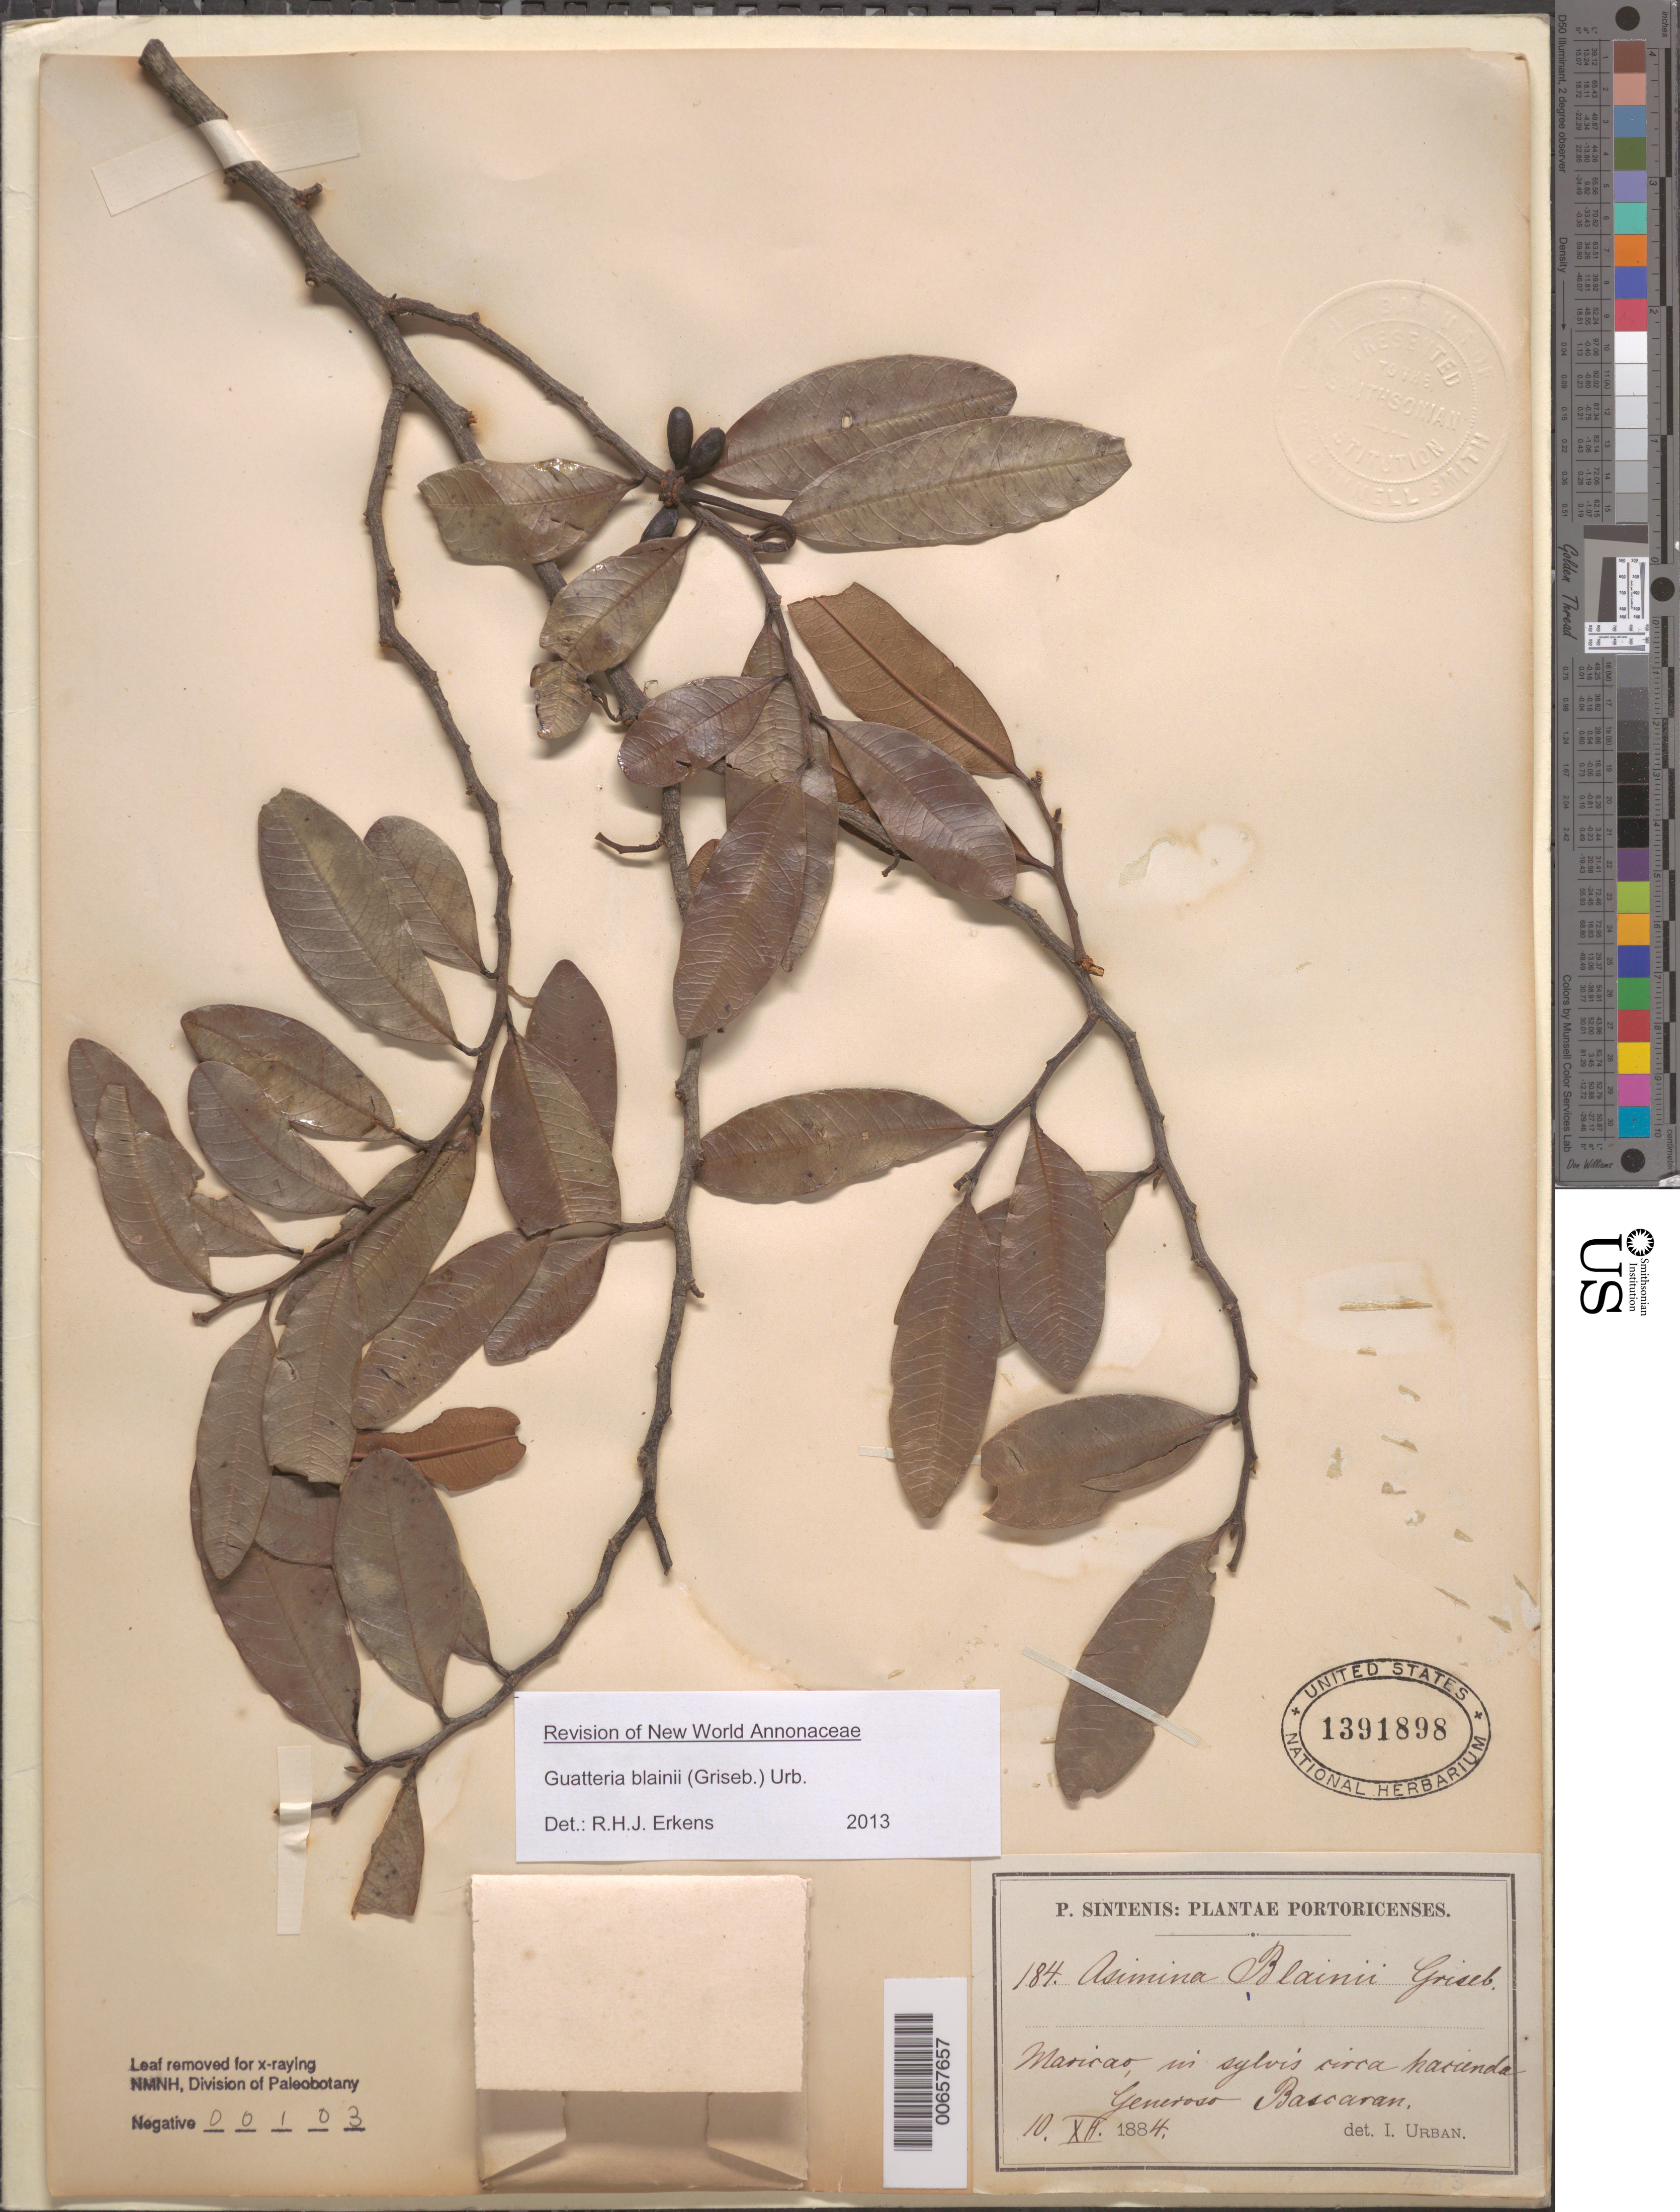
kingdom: Plantae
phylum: Tracheophyta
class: Magnoliopsida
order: Magnoliales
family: Annonaceae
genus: Guatteria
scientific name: Guatteria blainii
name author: (Griseb.) Urb.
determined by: Erkens, R. H. J.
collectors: P. Sintenis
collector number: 184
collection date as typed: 10 Jul 1884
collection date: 1884-07-10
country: Puerto Rico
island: Greater Antilles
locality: Maricao, in sylvis circa hacienda Gerneroso Bascaran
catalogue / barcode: US 1391898